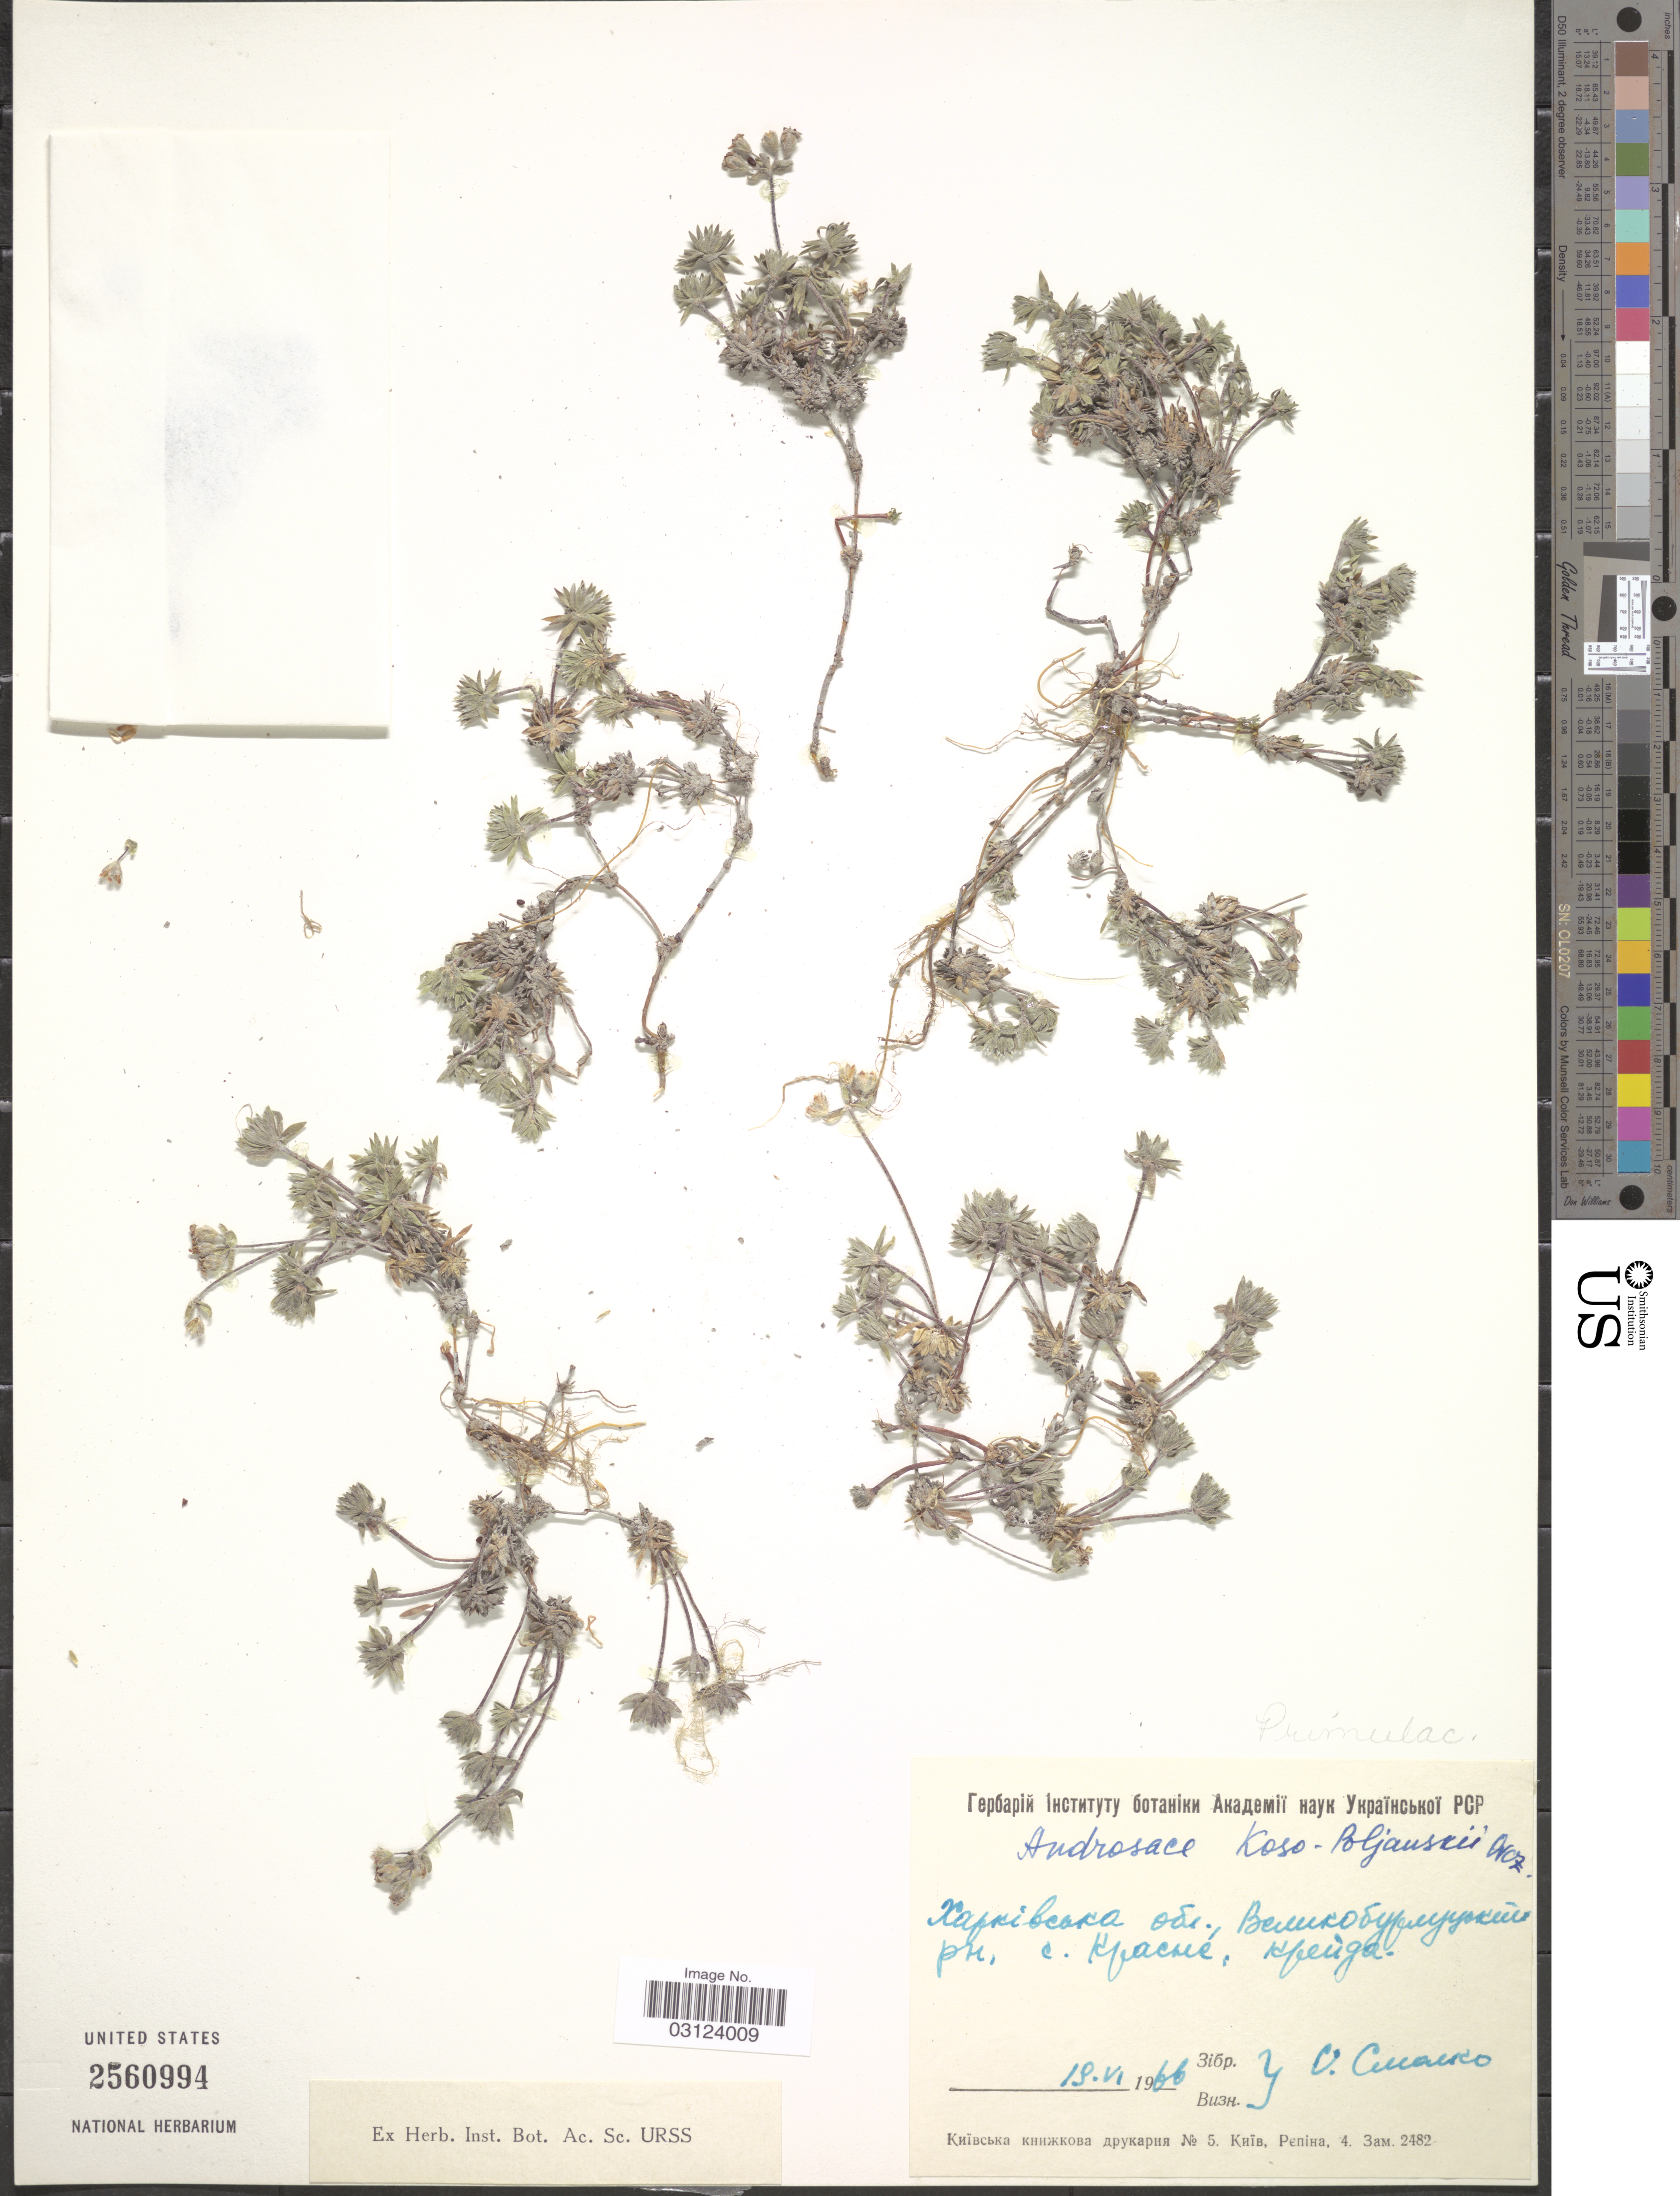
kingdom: Plantae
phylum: Tracheophyta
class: Magnoliopsida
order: Ericales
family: Primulaceae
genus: Androsace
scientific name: Androsace koso-poljanskii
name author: Ovcz.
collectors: O. Smalko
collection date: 1966-06-15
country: Ukraine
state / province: Kharkiv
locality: Village Krasnoe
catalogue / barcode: US 2560994